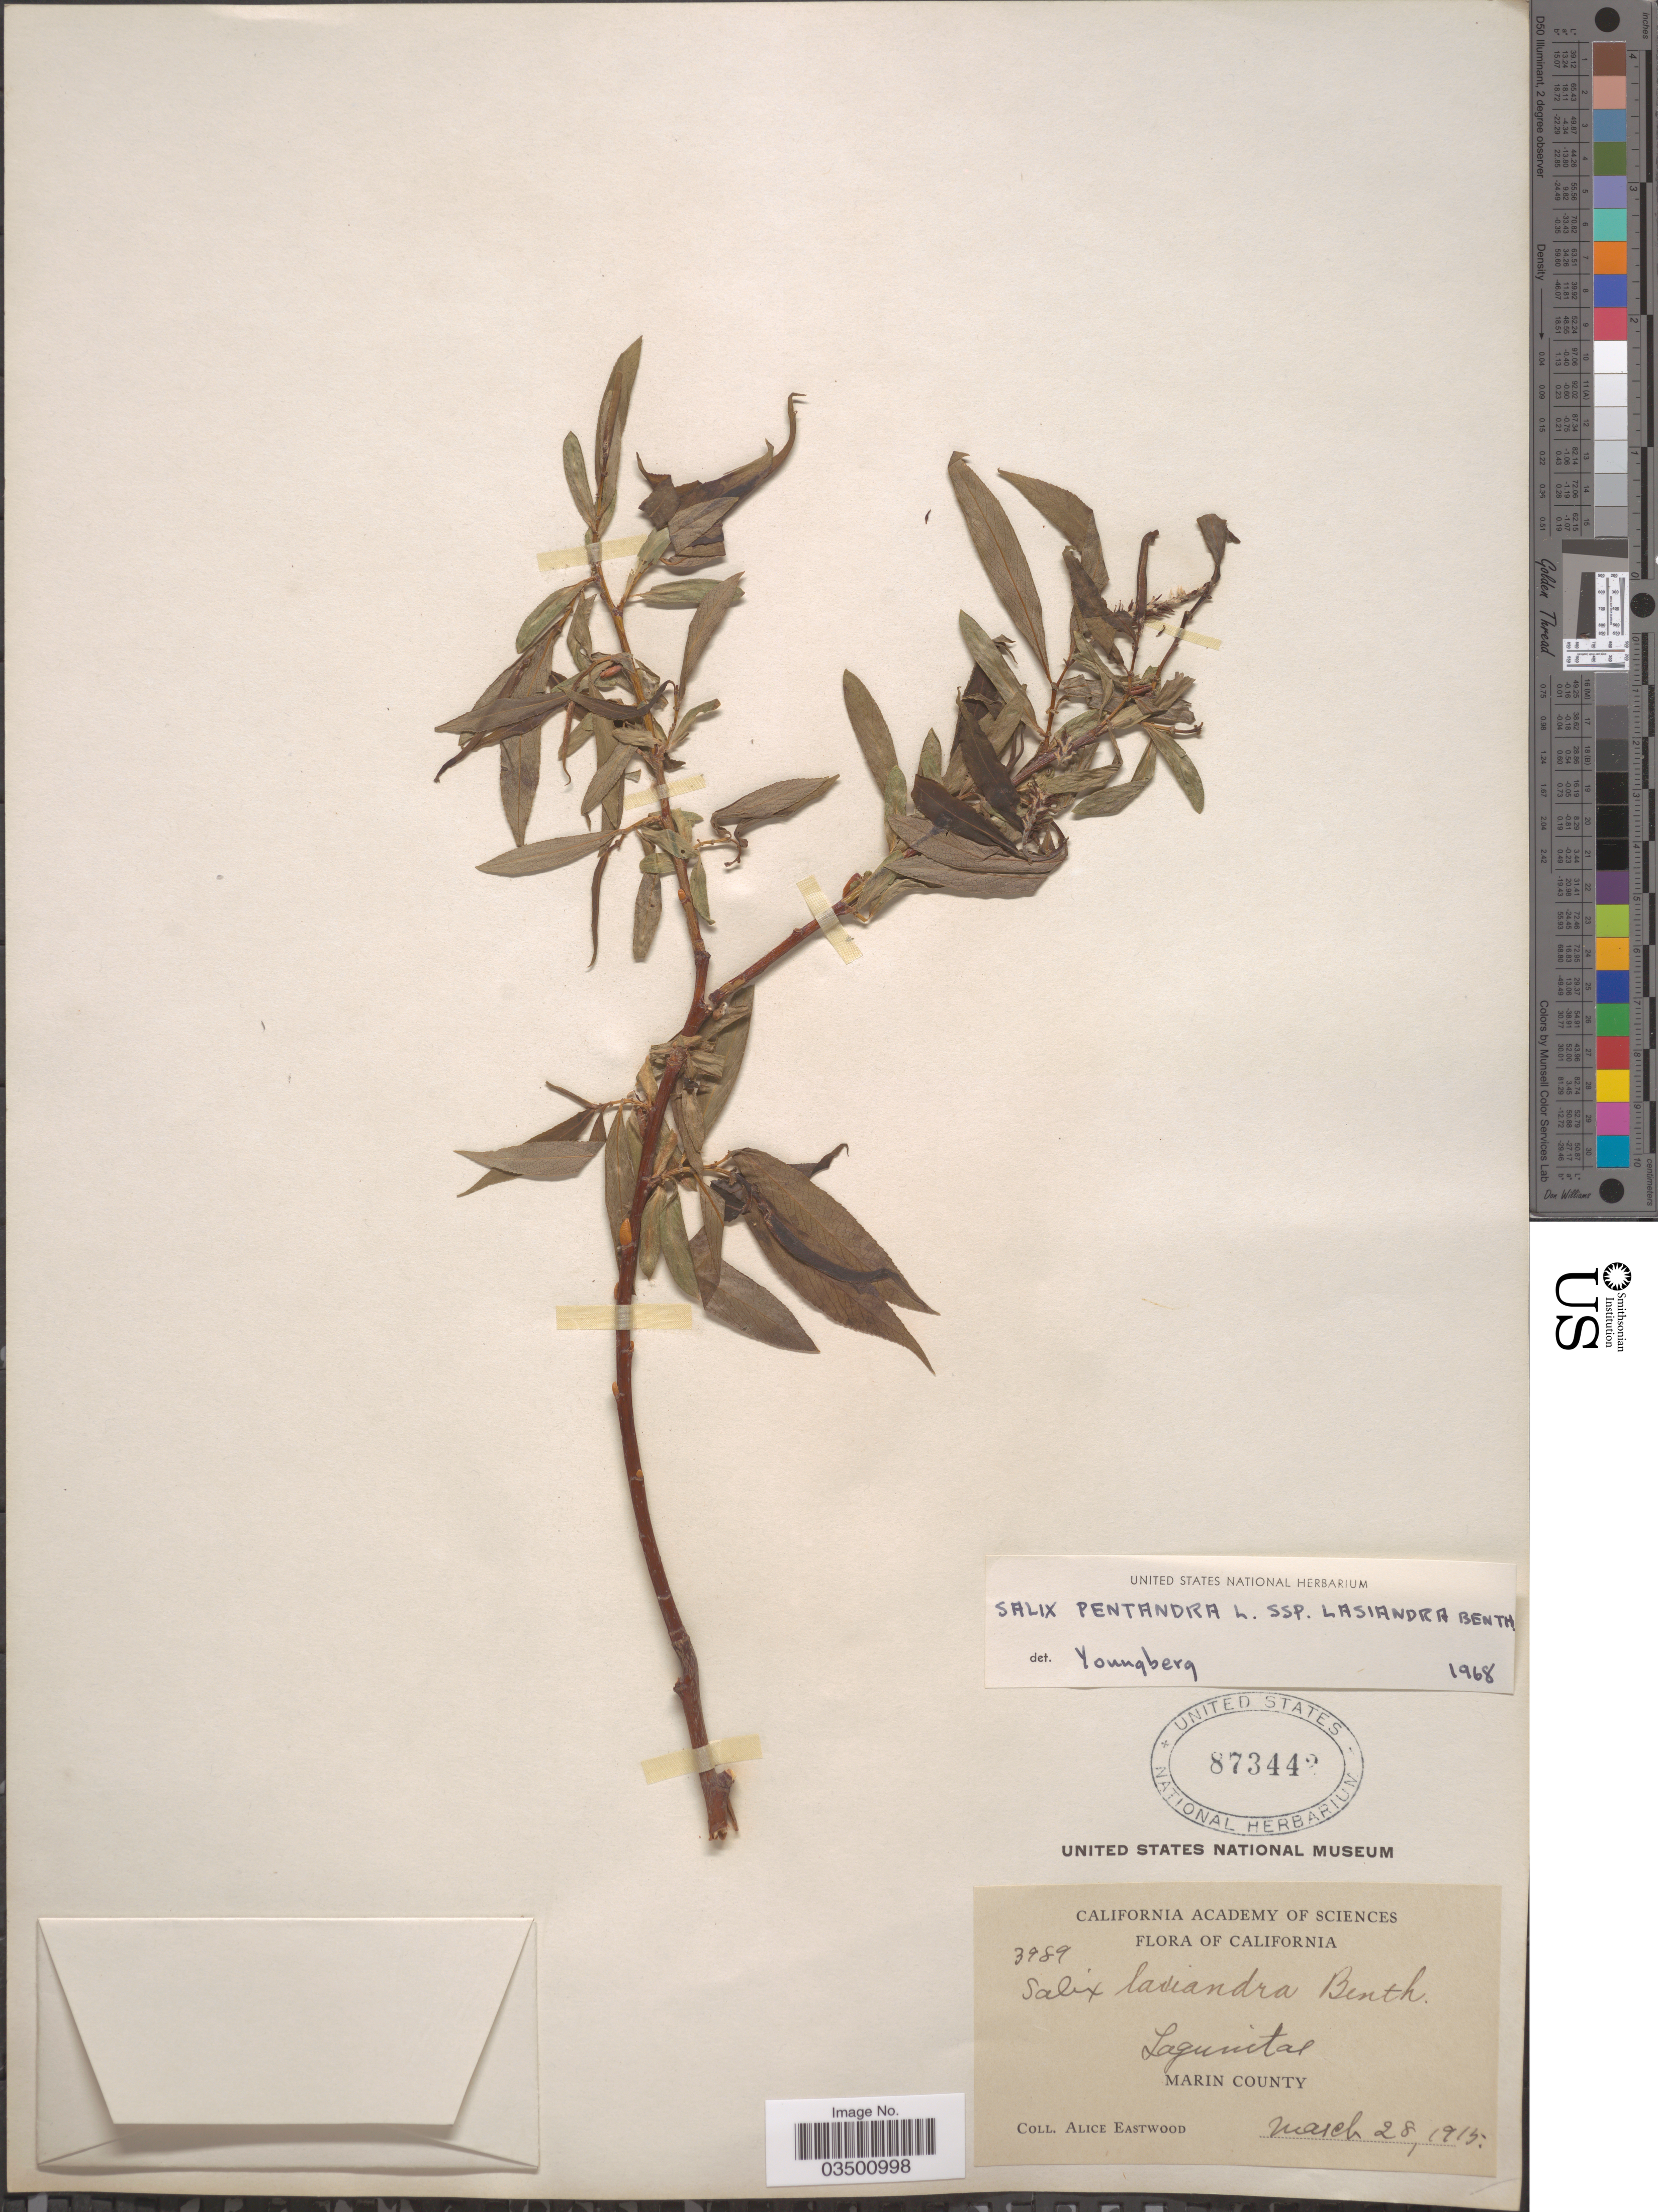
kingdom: Plantae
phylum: Tracheophyta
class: Magnoliopsida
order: Malpighiales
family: Salicaceae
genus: Salix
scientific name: Salix lasiandra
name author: Benth.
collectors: A. Eastwood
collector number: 3989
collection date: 1915-03-28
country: United States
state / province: California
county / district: Marin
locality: Lagunitas. Marin County.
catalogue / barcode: US 873442